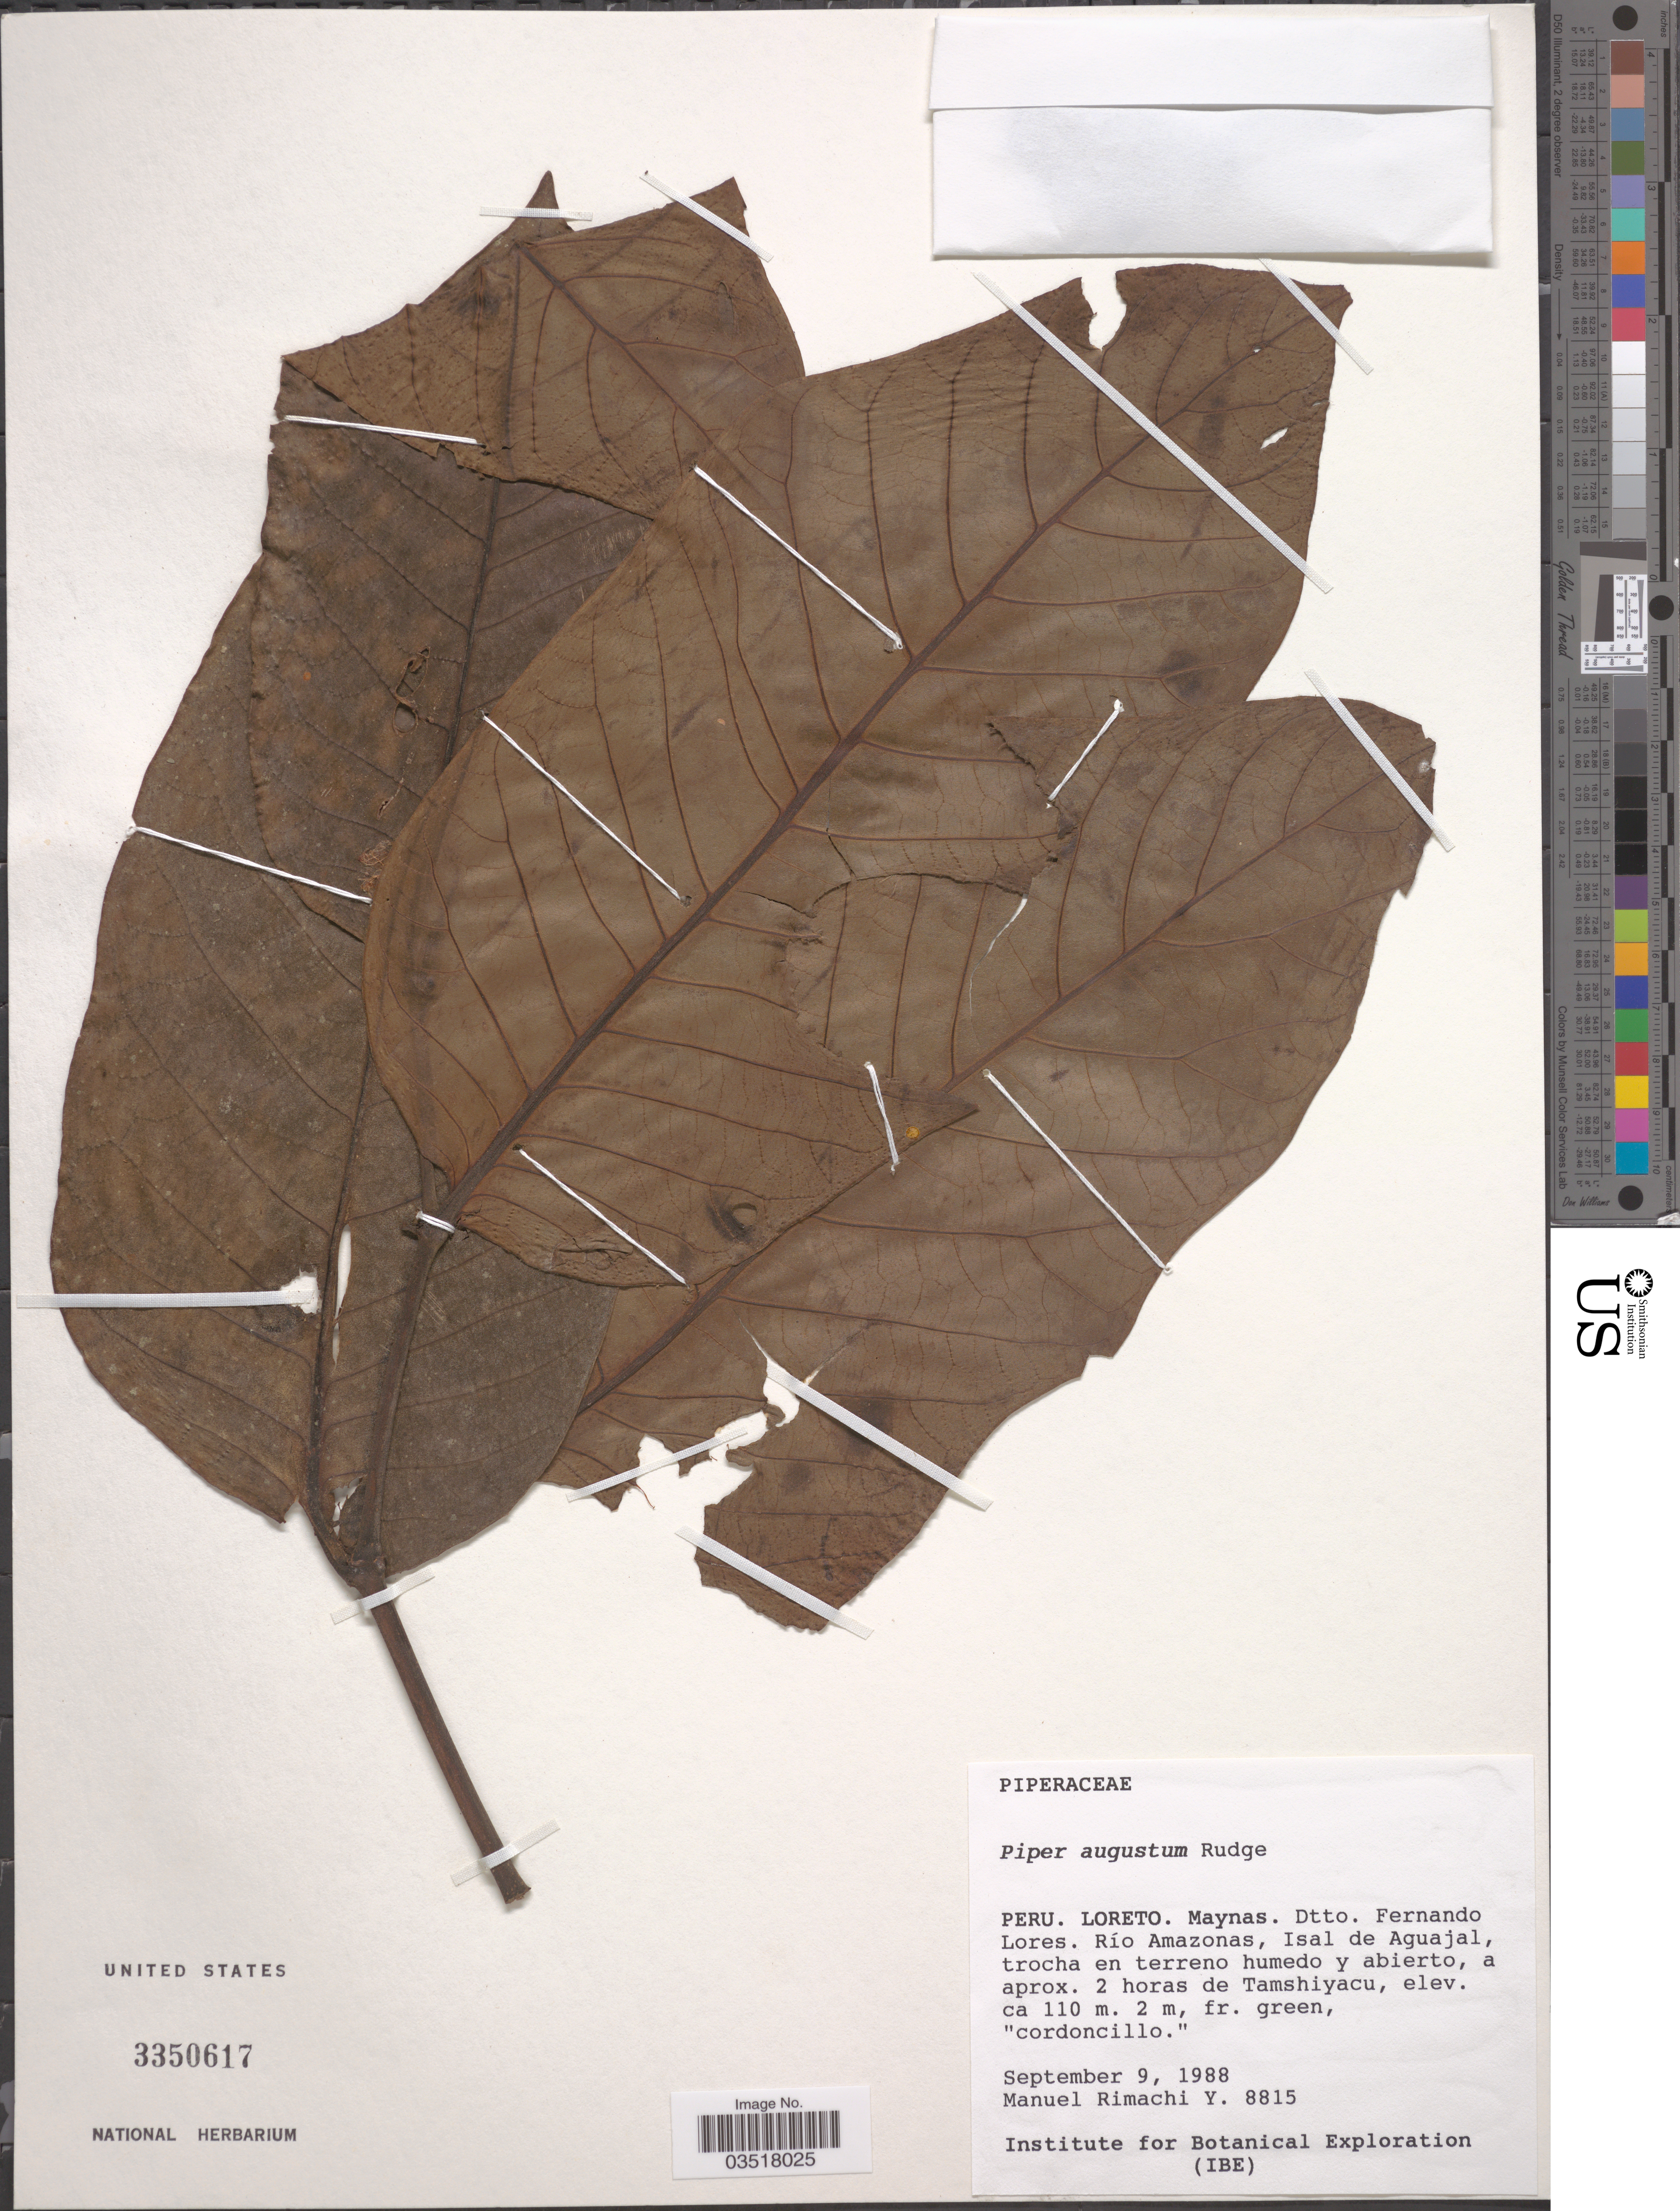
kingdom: Plantae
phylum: Tracheophyta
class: Magnoliopsida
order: Piperales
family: Piperaceae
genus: Piper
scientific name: Piper augustum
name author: Rudge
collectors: M. Rimachi Y.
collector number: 8815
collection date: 1988-09-09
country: Peru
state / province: Loreto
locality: Maynas. Dtto. Fernando Lores. Río Amazonas, Isla de Aguajal, a aprox. 2 horas de Tamshiyacu.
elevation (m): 110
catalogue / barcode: US 3350617